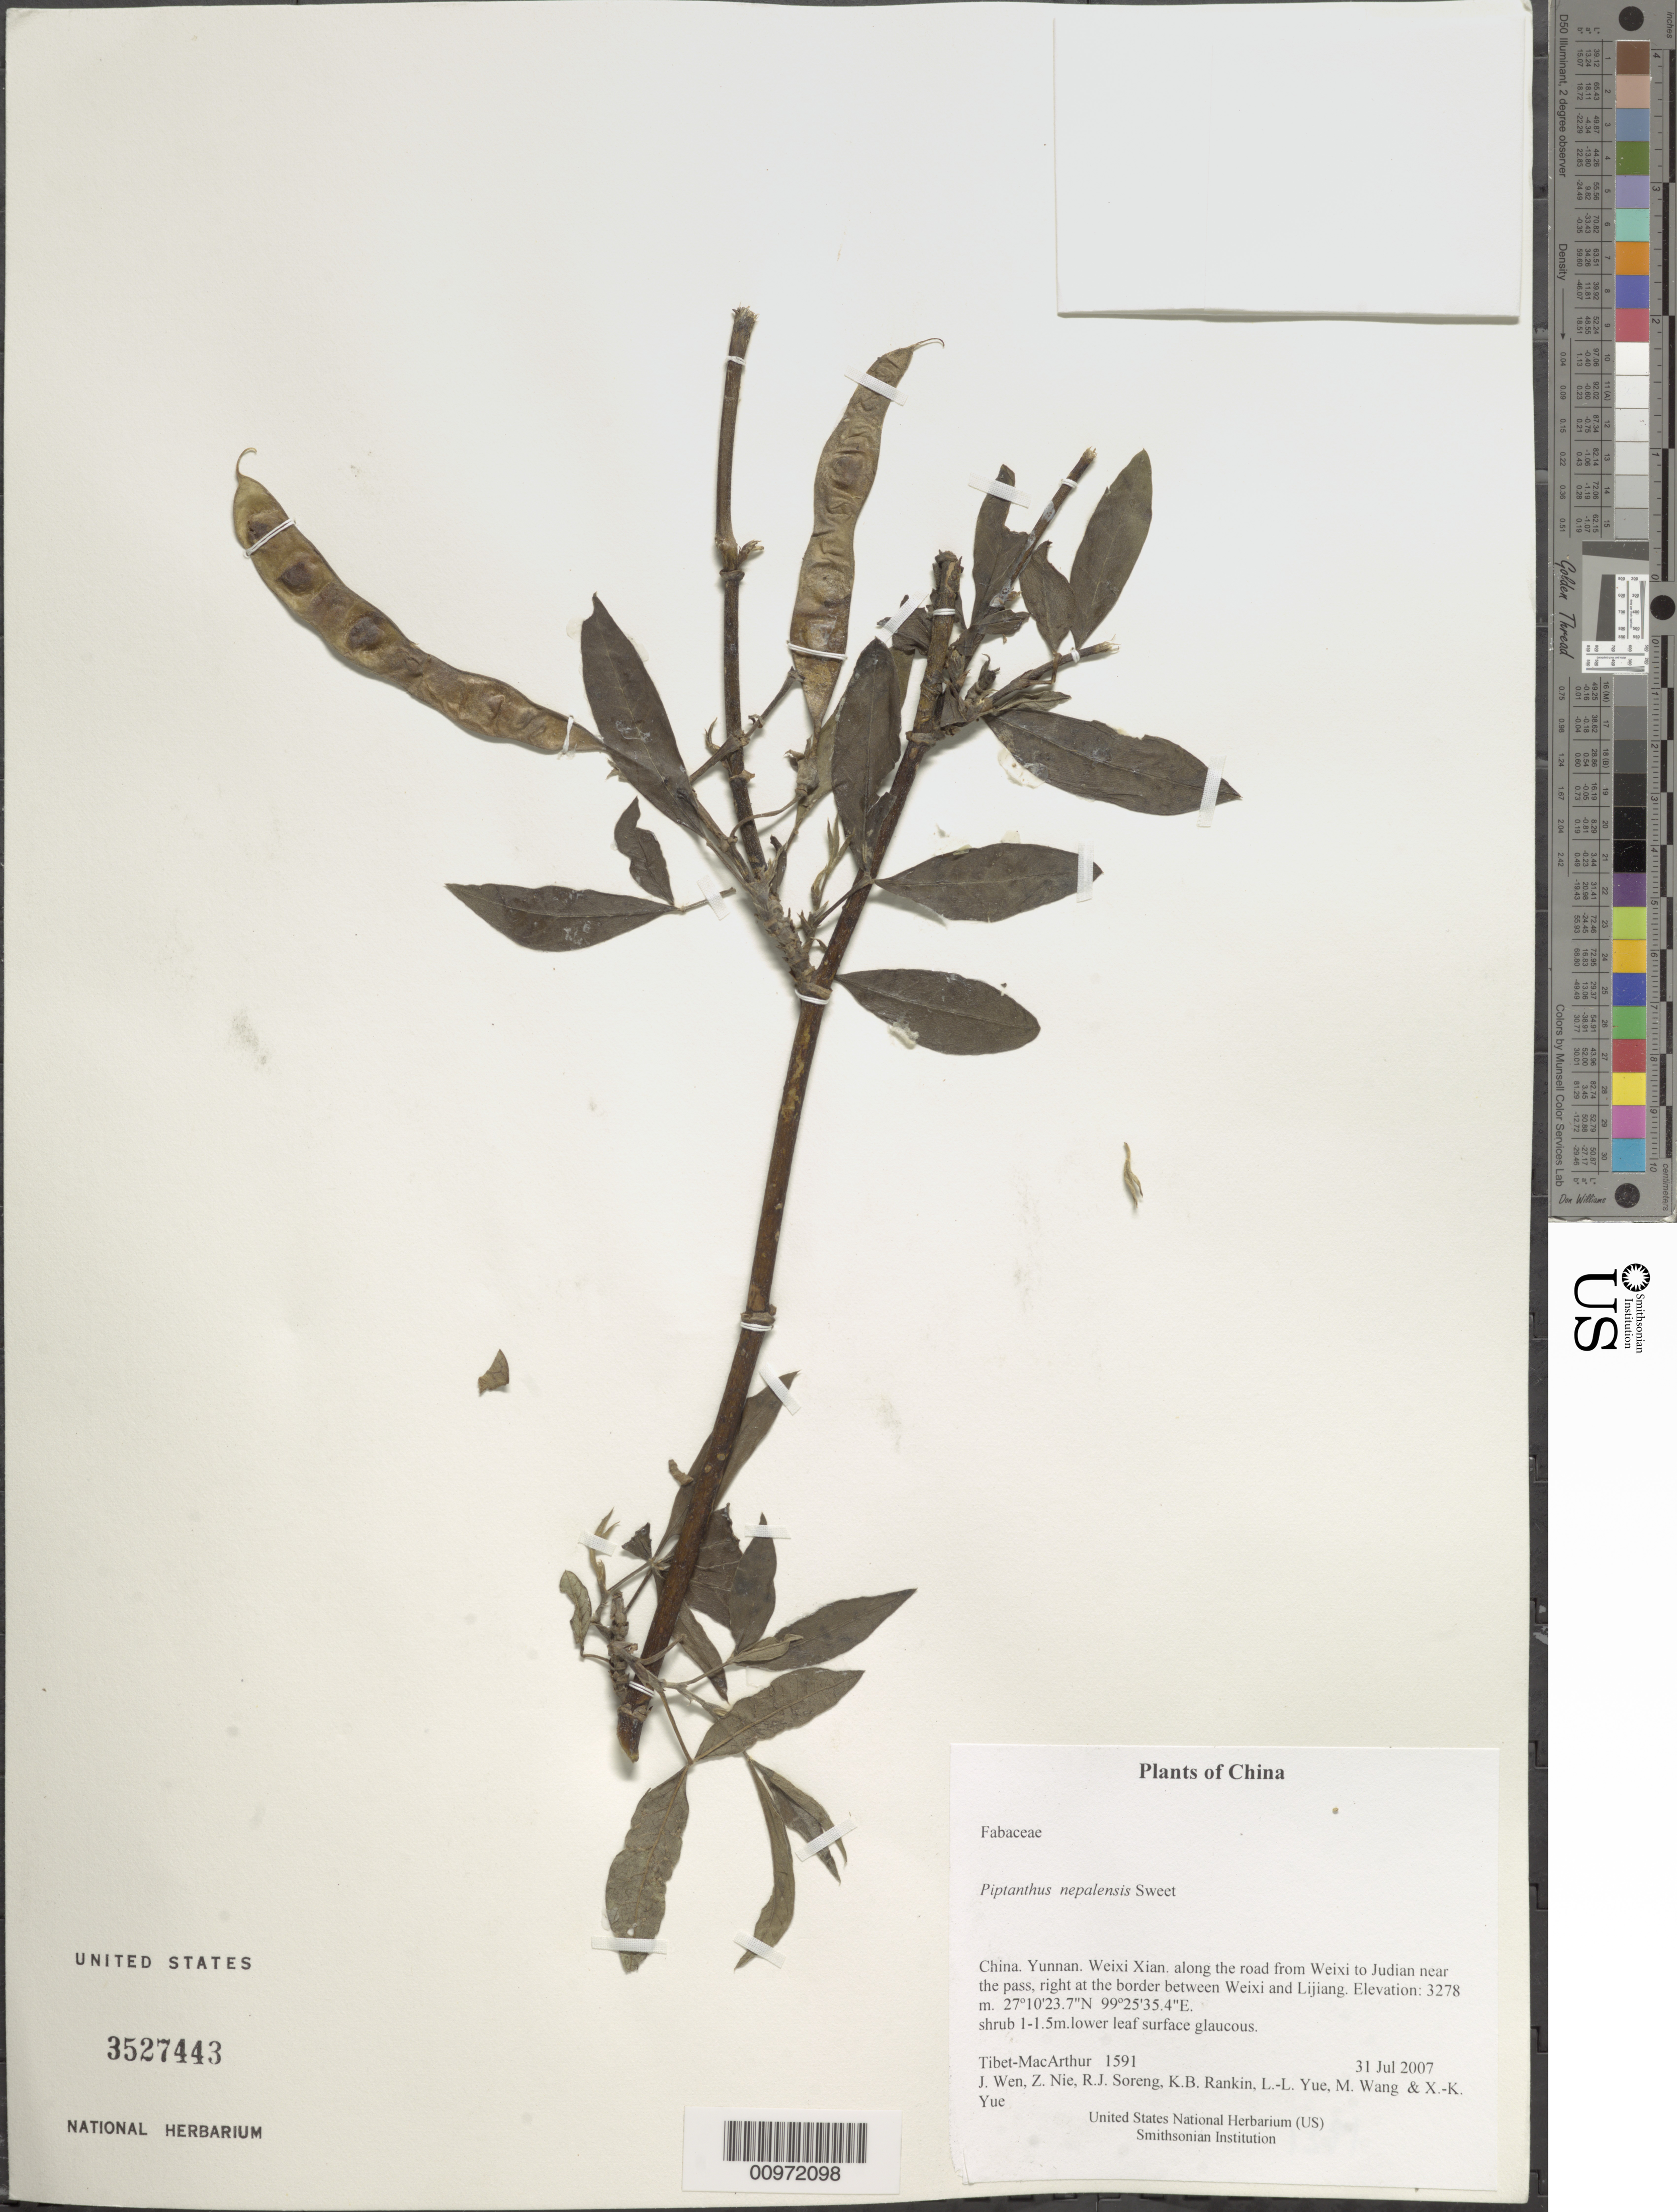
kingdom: Plantae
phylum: Tracheophyta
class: Magnoliopsida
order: Fabales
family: Fabaceae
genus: Piptanthus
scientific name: Piptanthus nepalensis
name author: (Hook.) Sweet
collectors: Tibet-MacArthur, J. Wen, Z. Nie, R. J. Soreng, K. Rankin, L. Yue, M. Wang & X. Yue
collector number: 1591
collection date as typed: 31 Jul 2007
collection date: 2007-07-31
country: China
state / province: Yunnan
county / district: Weixi Xian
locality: along the road from Weixi to Judian near the pass, right at the border between Weixi and Lijiang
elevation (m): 3278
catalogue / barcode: US 3527443